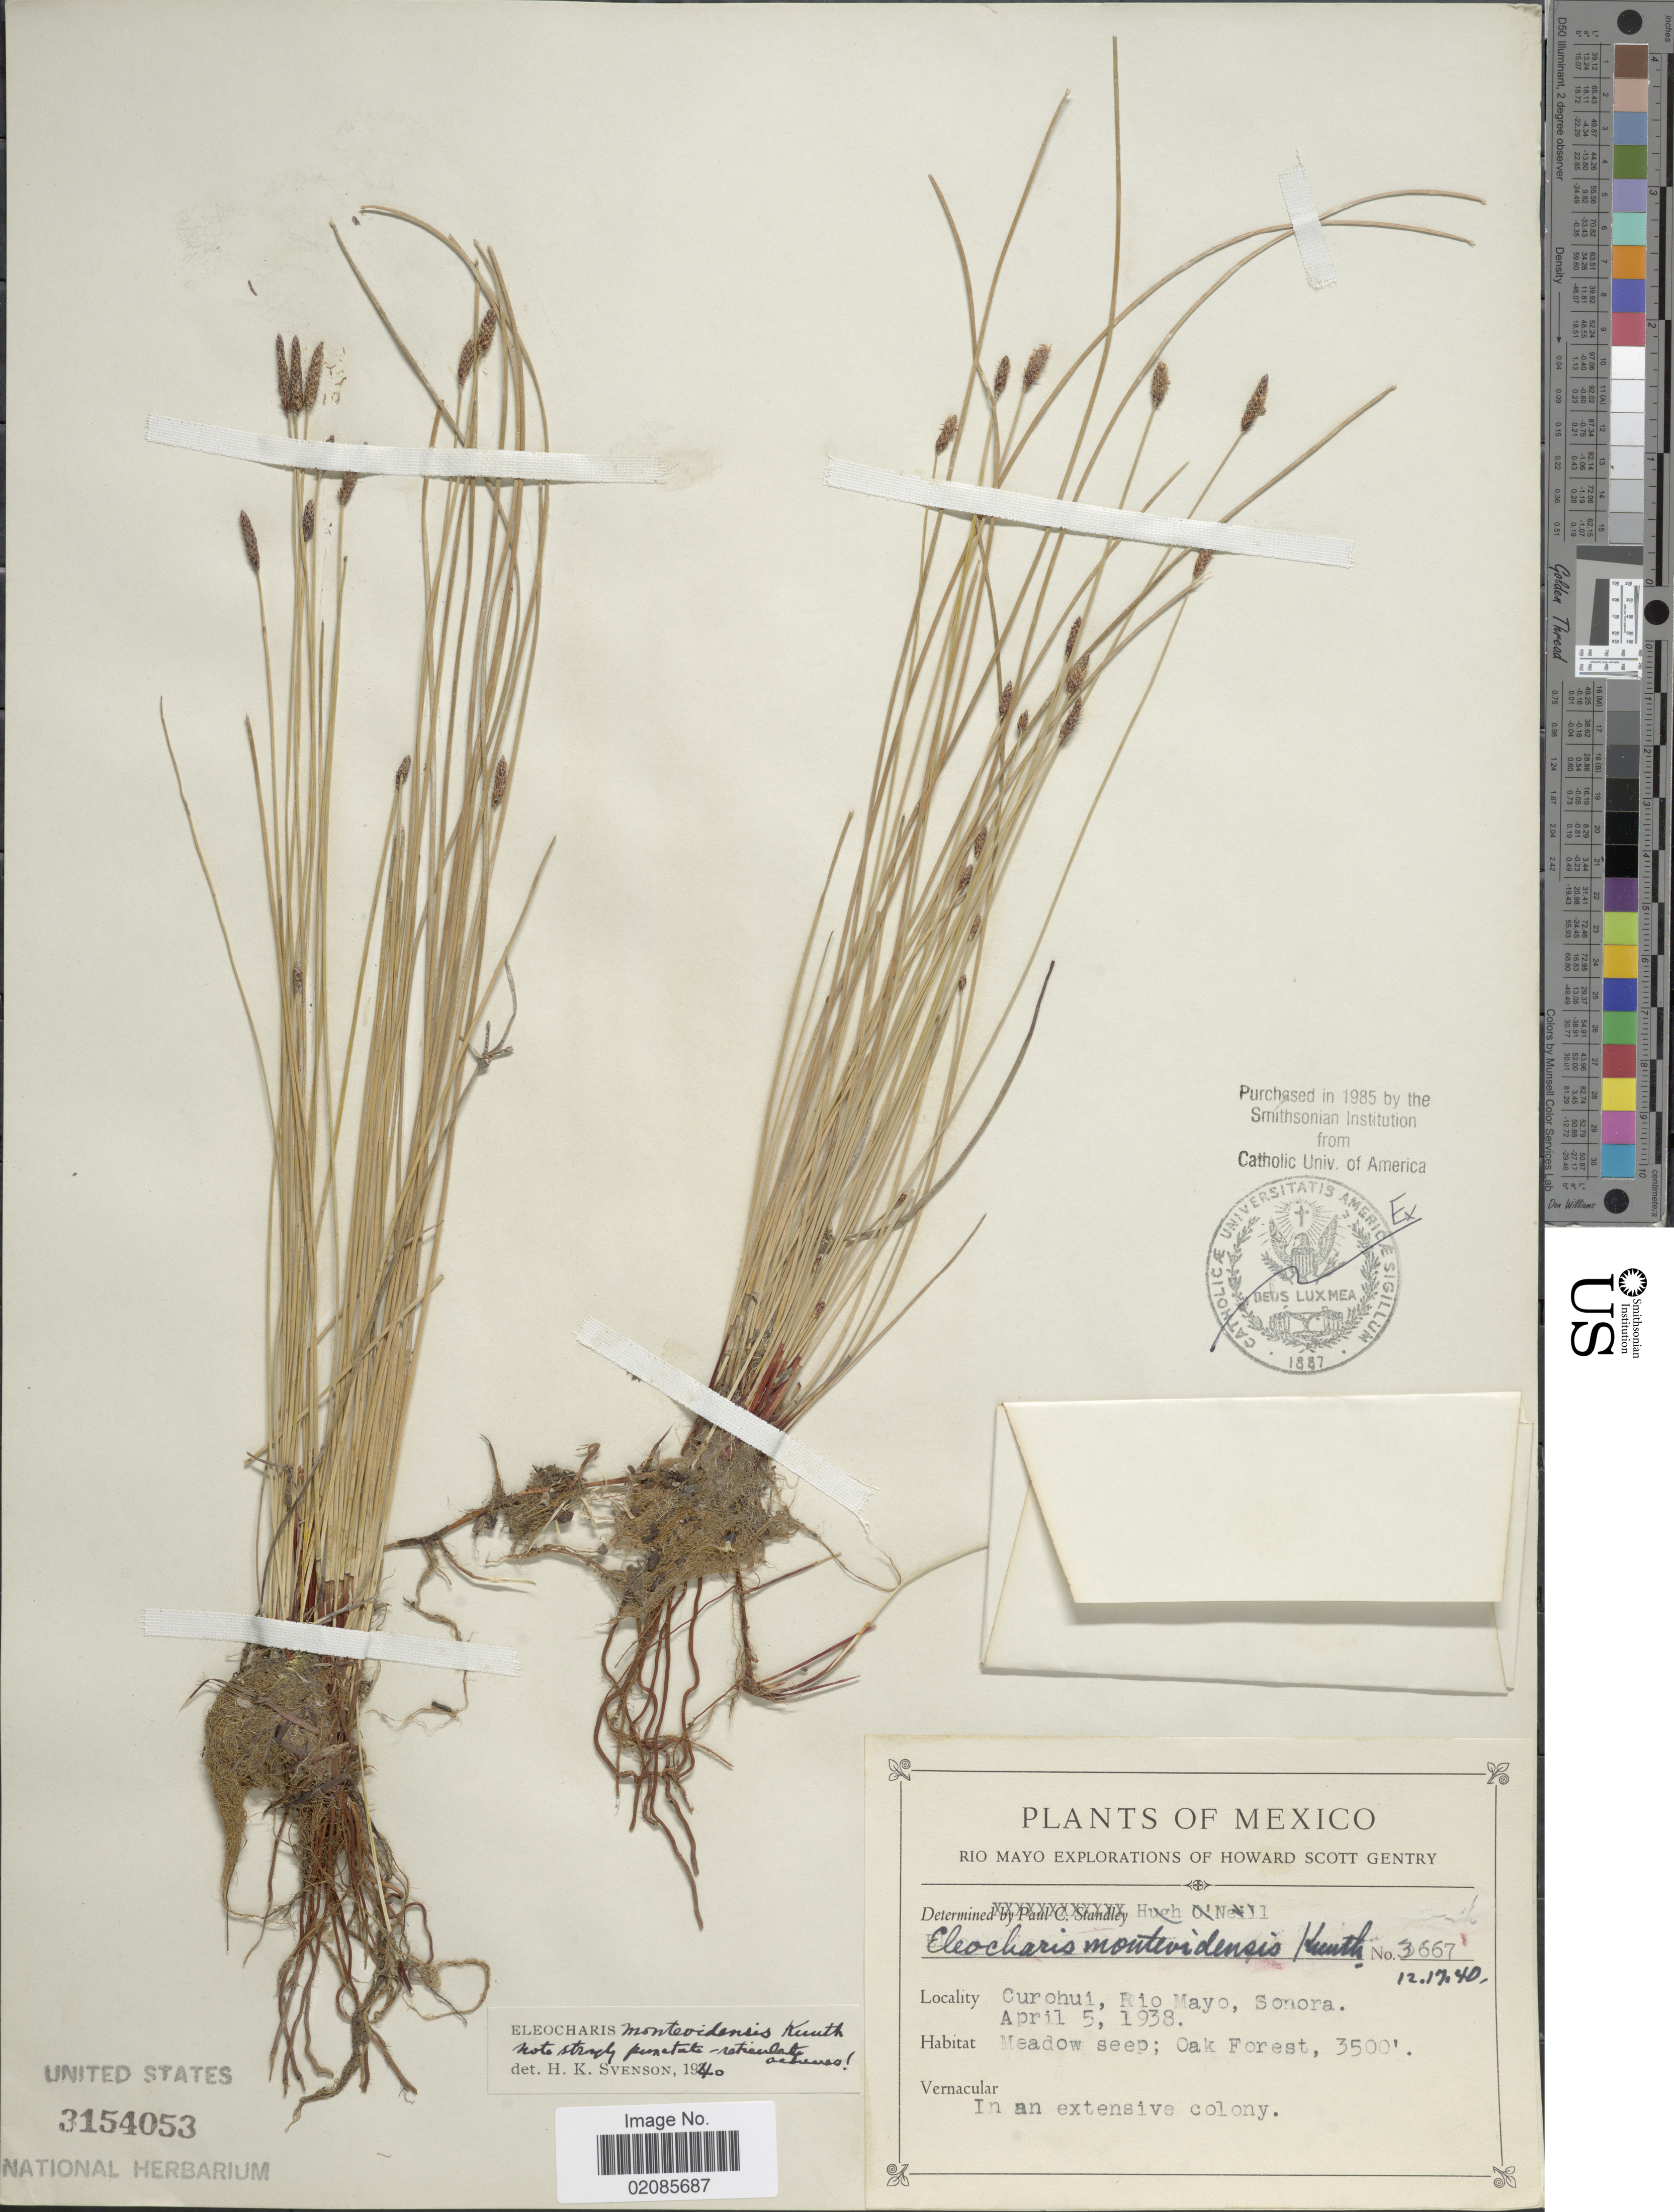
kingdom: Plantae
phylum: Tracheophyta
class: Liliopsida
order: Poales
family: Cyperaceae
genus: Eleocharis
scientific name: Eleocharis montevidensis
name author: Kunth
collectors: H. S. Gentry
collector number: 3667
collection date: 1938-04-05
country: Mexico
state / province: Sonora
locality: Curohui, Rio Mayo.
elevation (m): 1067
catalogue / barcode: US 3154053